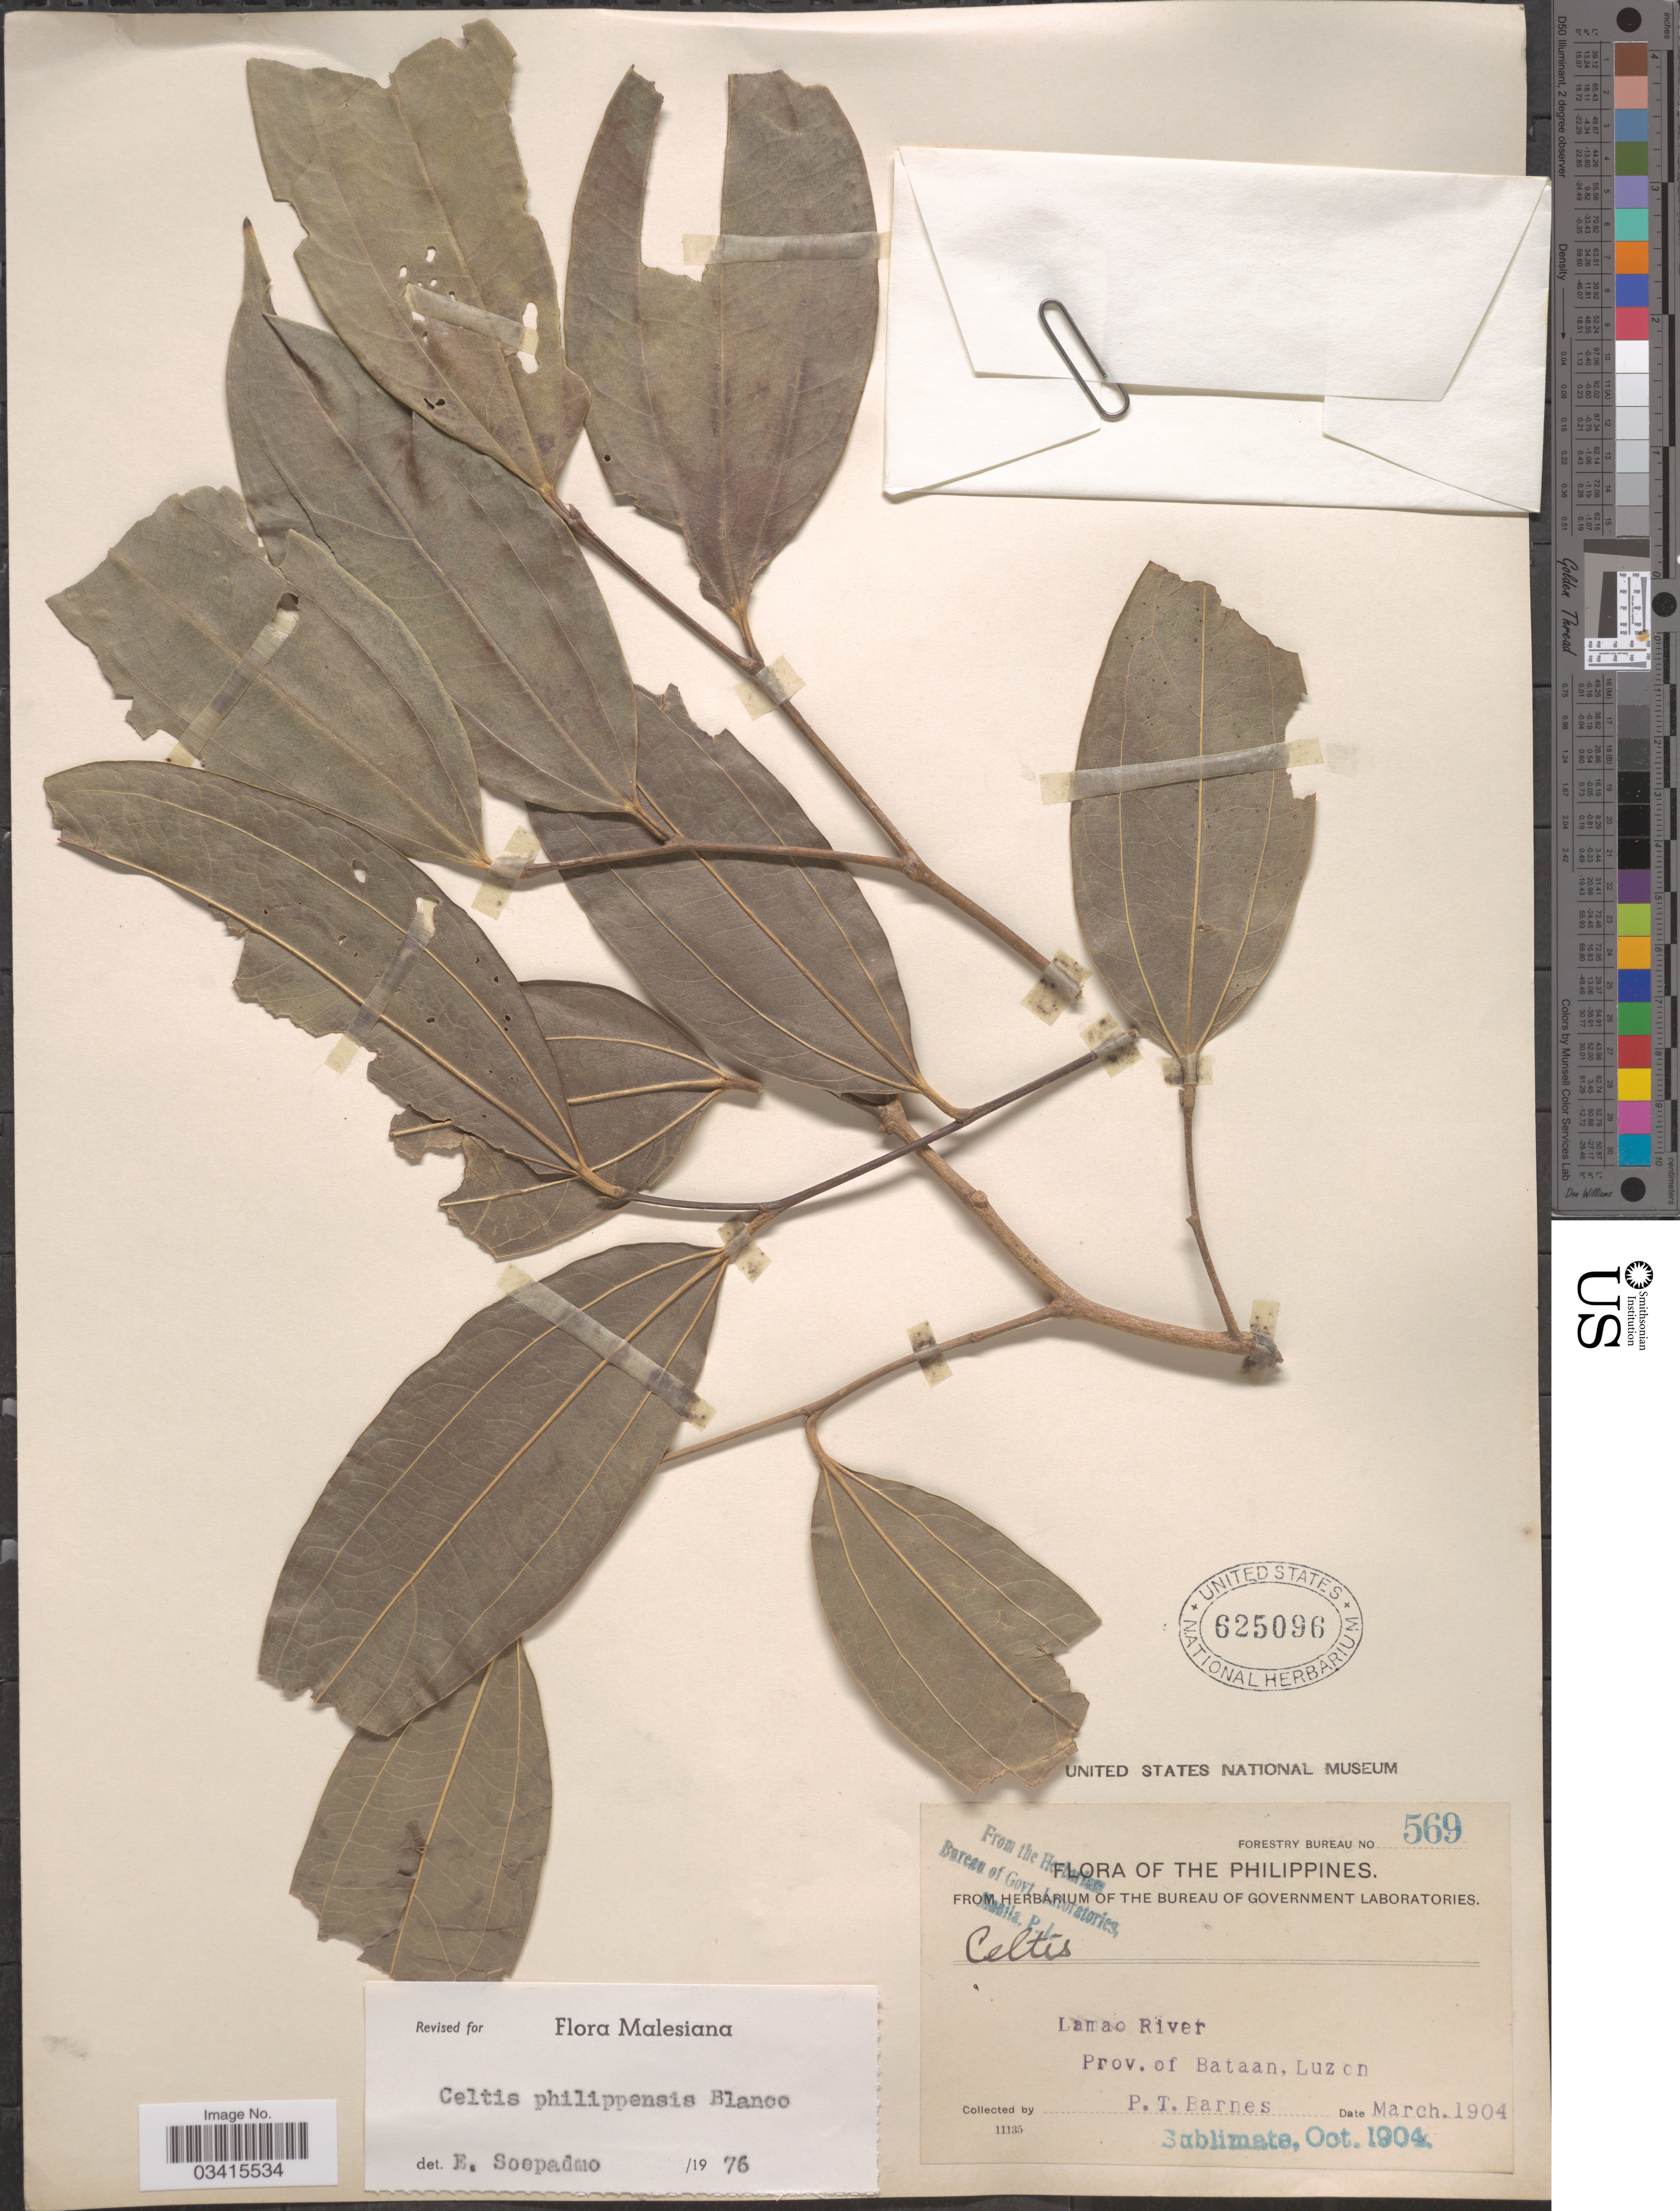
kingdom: Plantae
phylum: Tracheophyta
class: Magnoliopsida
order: Rosales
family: Cannabaceae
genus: Celtis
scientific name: Celtis philippensis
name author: Blanco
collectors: P. Barnes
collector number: Forestry Bureau 569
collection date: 1904-03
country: Philippines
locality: Lamao River. Prov. of Bataan, Luzon.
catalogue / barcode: US 625096